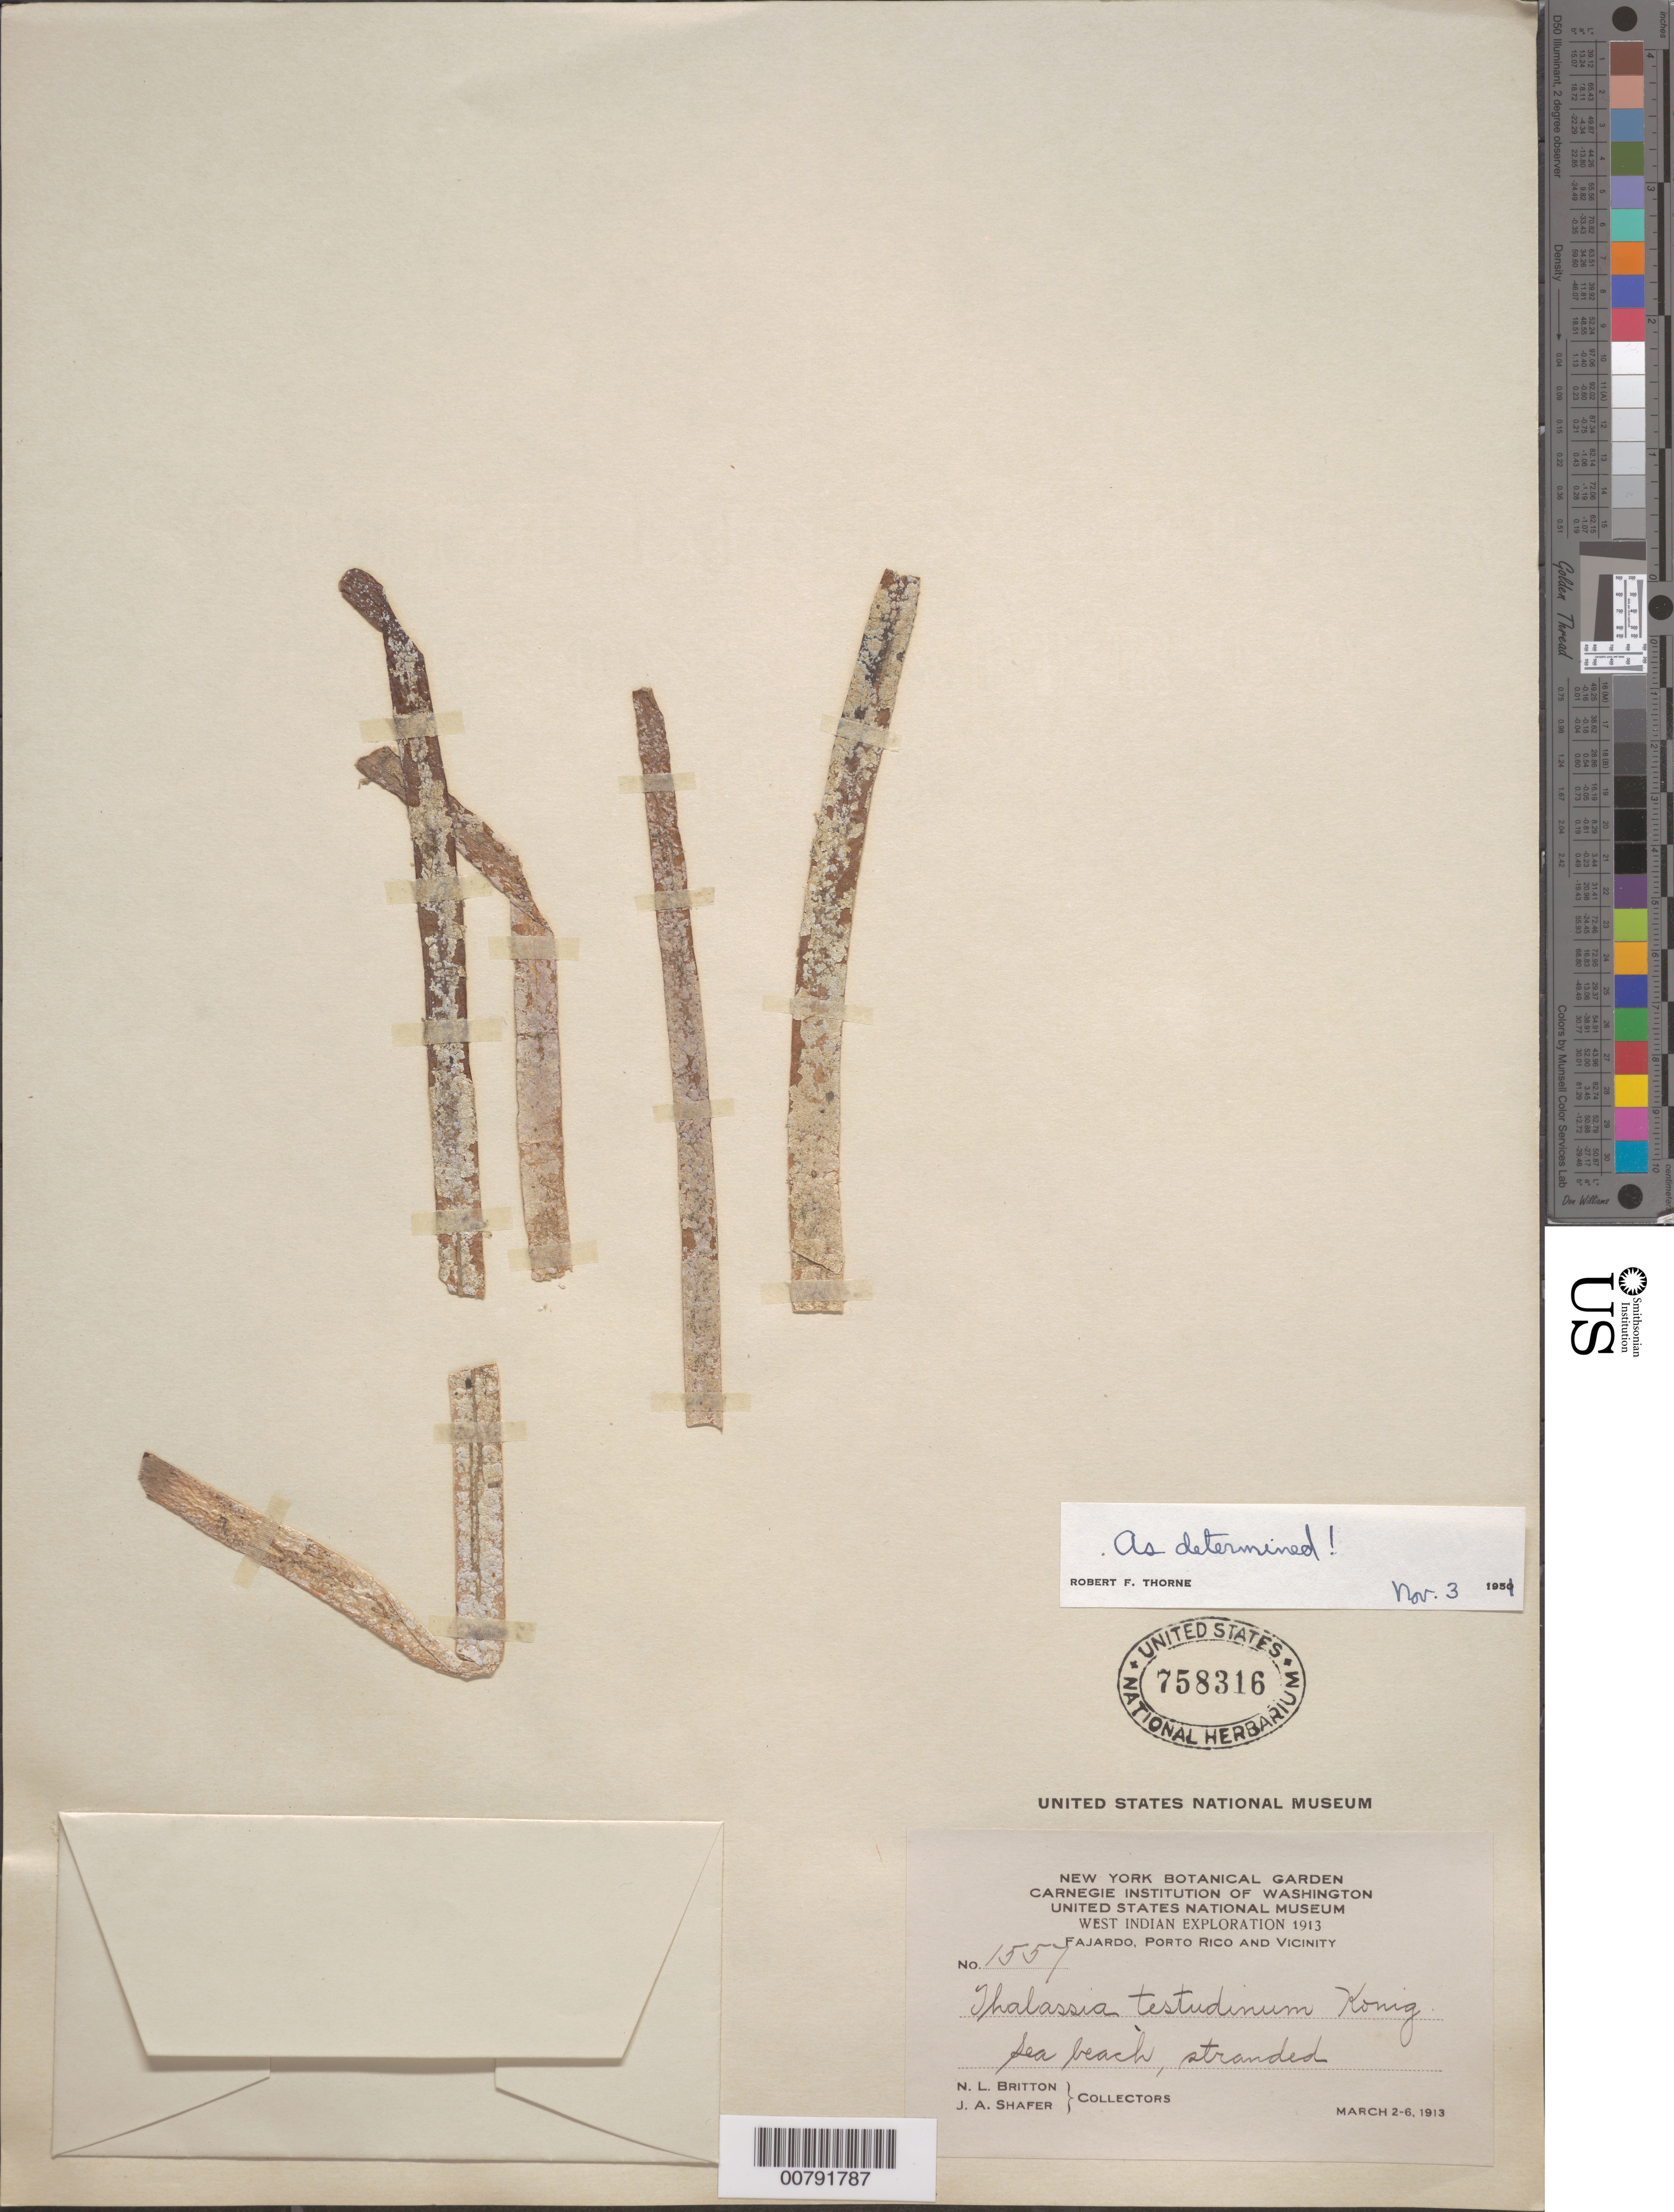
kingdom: Plantae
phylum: Tracheophyta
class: Liliopsida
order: Alismatales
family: Hydrocharitaceae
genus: Thalassia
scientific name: Thalassia testudinum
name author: Banks & Sol. ex K.D. Koenig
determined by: Thorne, R. F.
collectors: N. Britton & J. A. Shafer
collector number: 1557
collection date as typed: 02 Mar 1913 to 06 Mar 1913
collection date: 1913-03-02/1913-03-06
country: Puerto Rico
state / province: Fajardo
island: Puerto Rico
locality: Fajardo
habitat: Sea beach, stranded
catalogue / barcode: US 758316